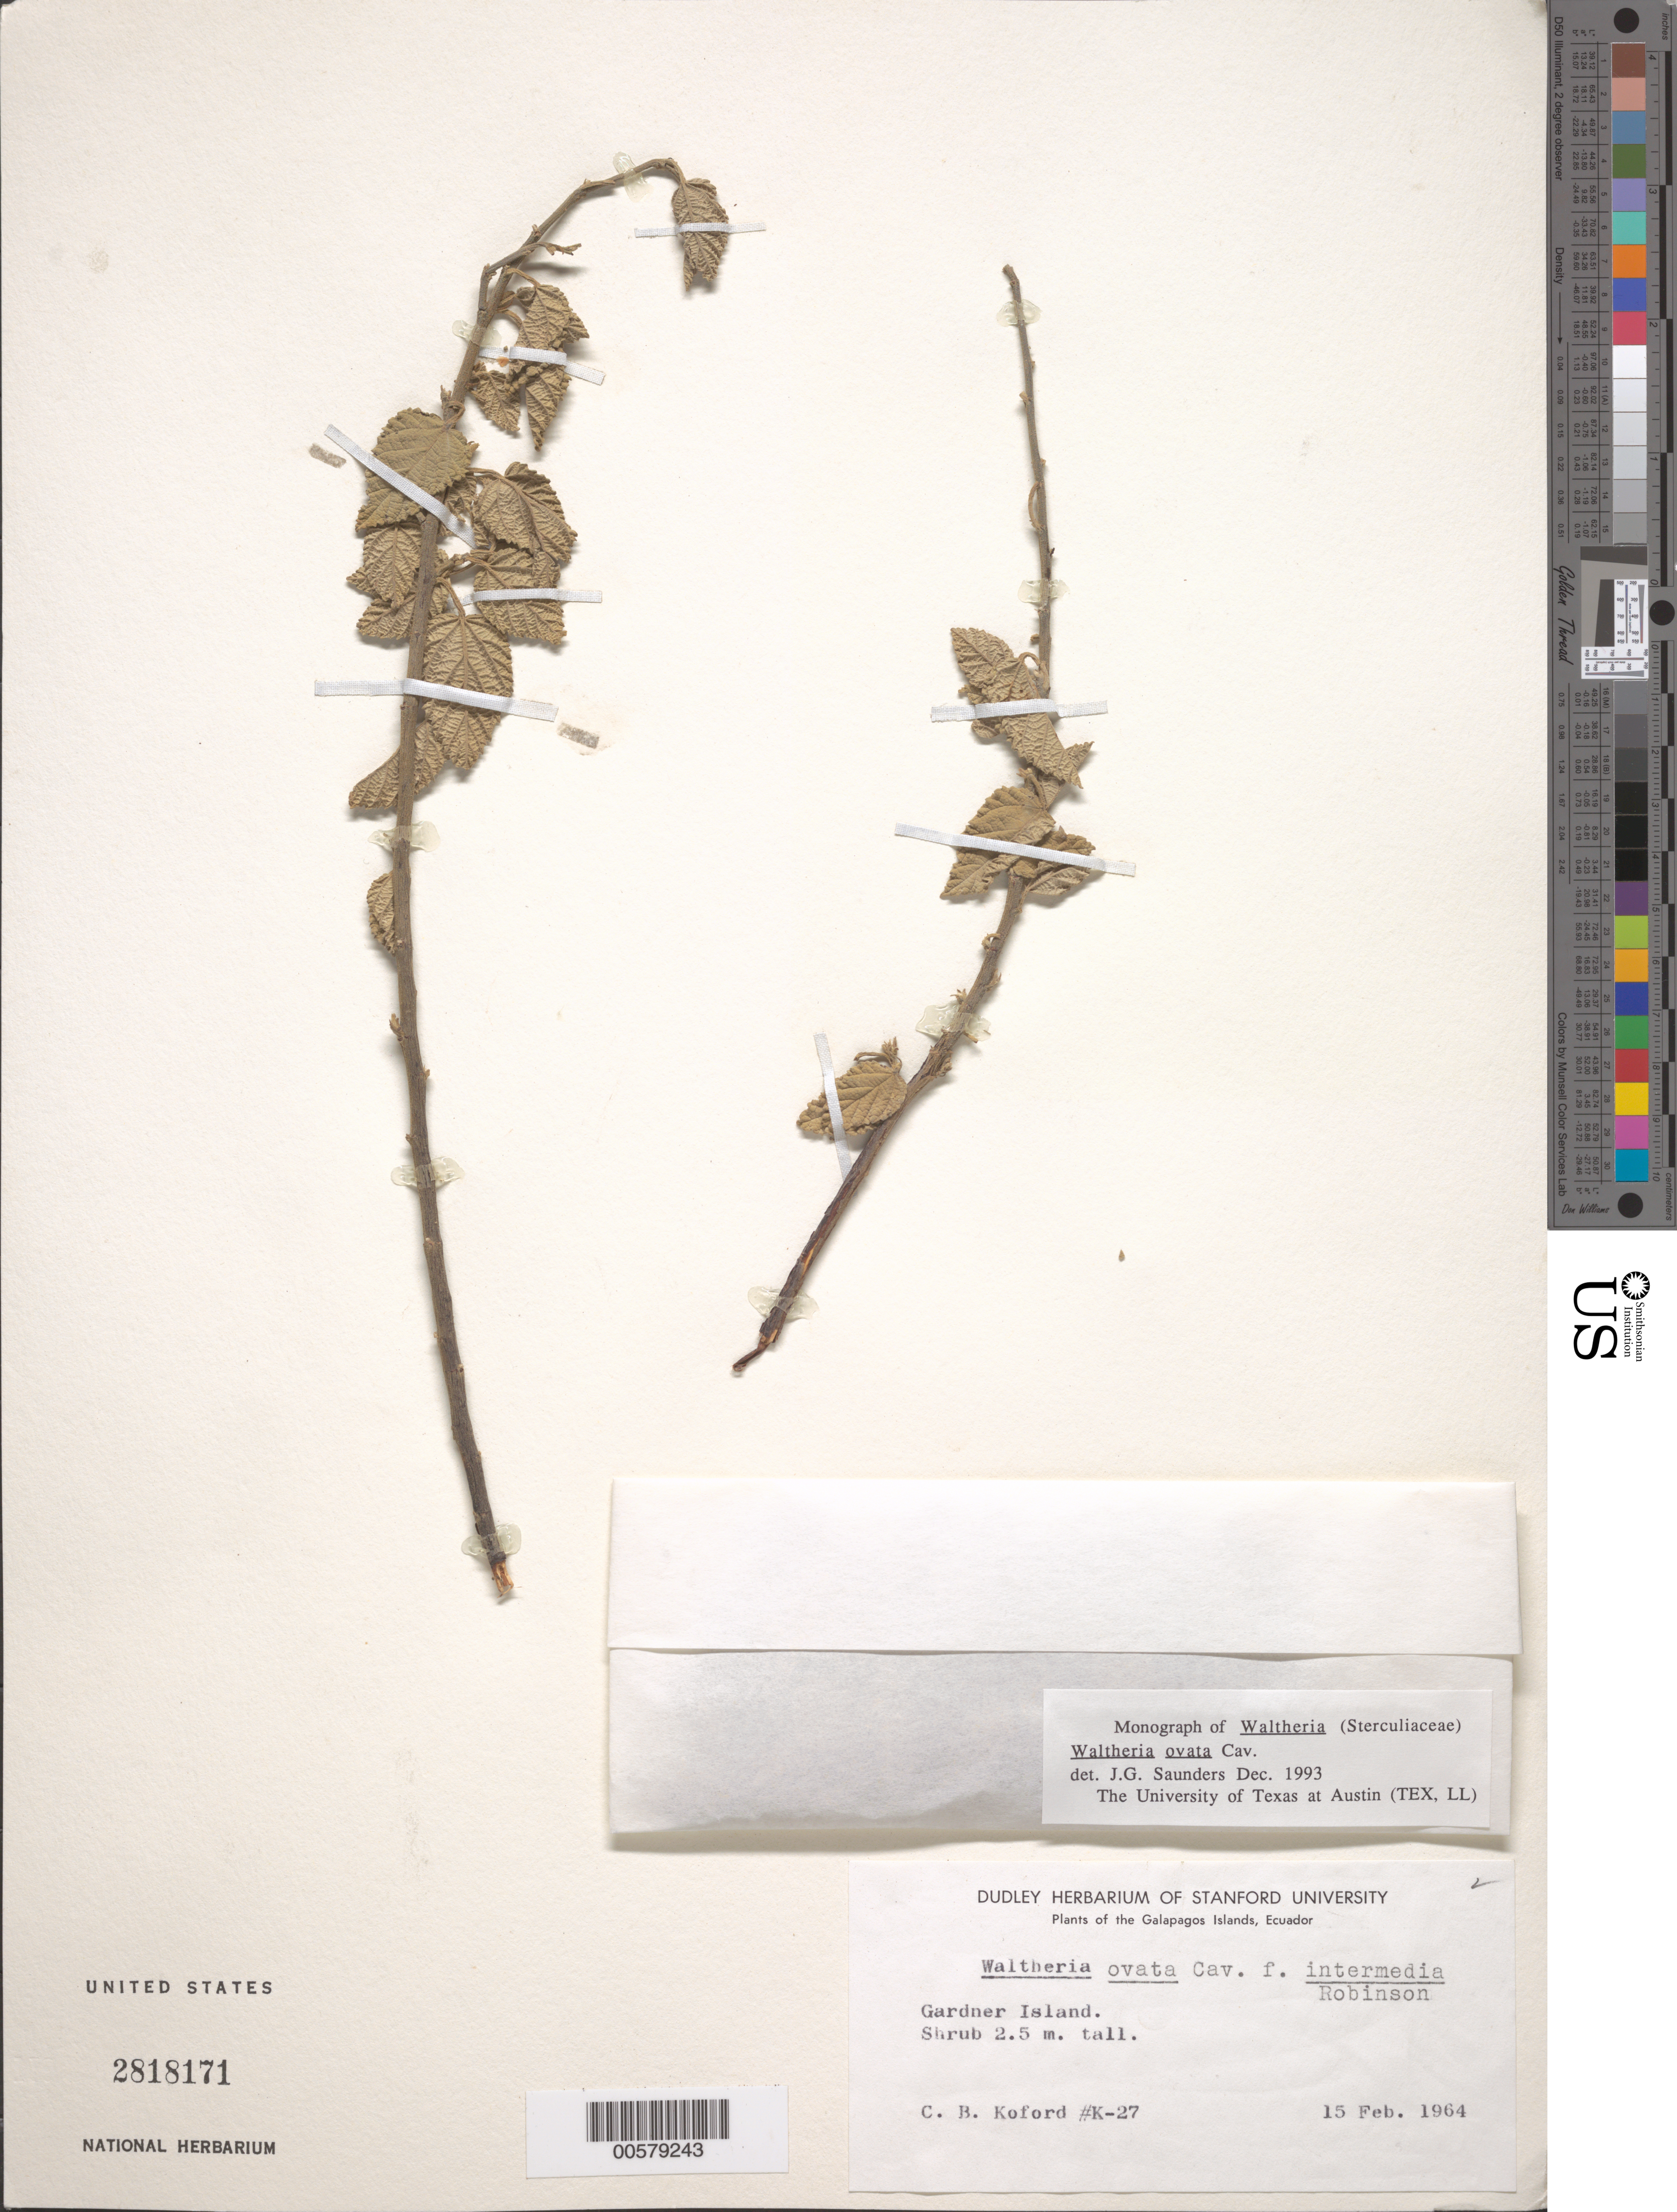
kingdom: Plantae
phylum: Tracheophyta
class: Magnoliopsida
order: Malvales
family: Malvaceae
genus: Waltheria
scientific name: Waltheria ovata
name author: Cav.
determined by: Saunders, J. G.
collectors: C. Koford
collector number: K-27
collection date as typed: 15 Feb 1964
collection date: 1964-02-15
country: Ecuador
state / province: Colón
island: Gardner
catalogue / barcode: US 2818171